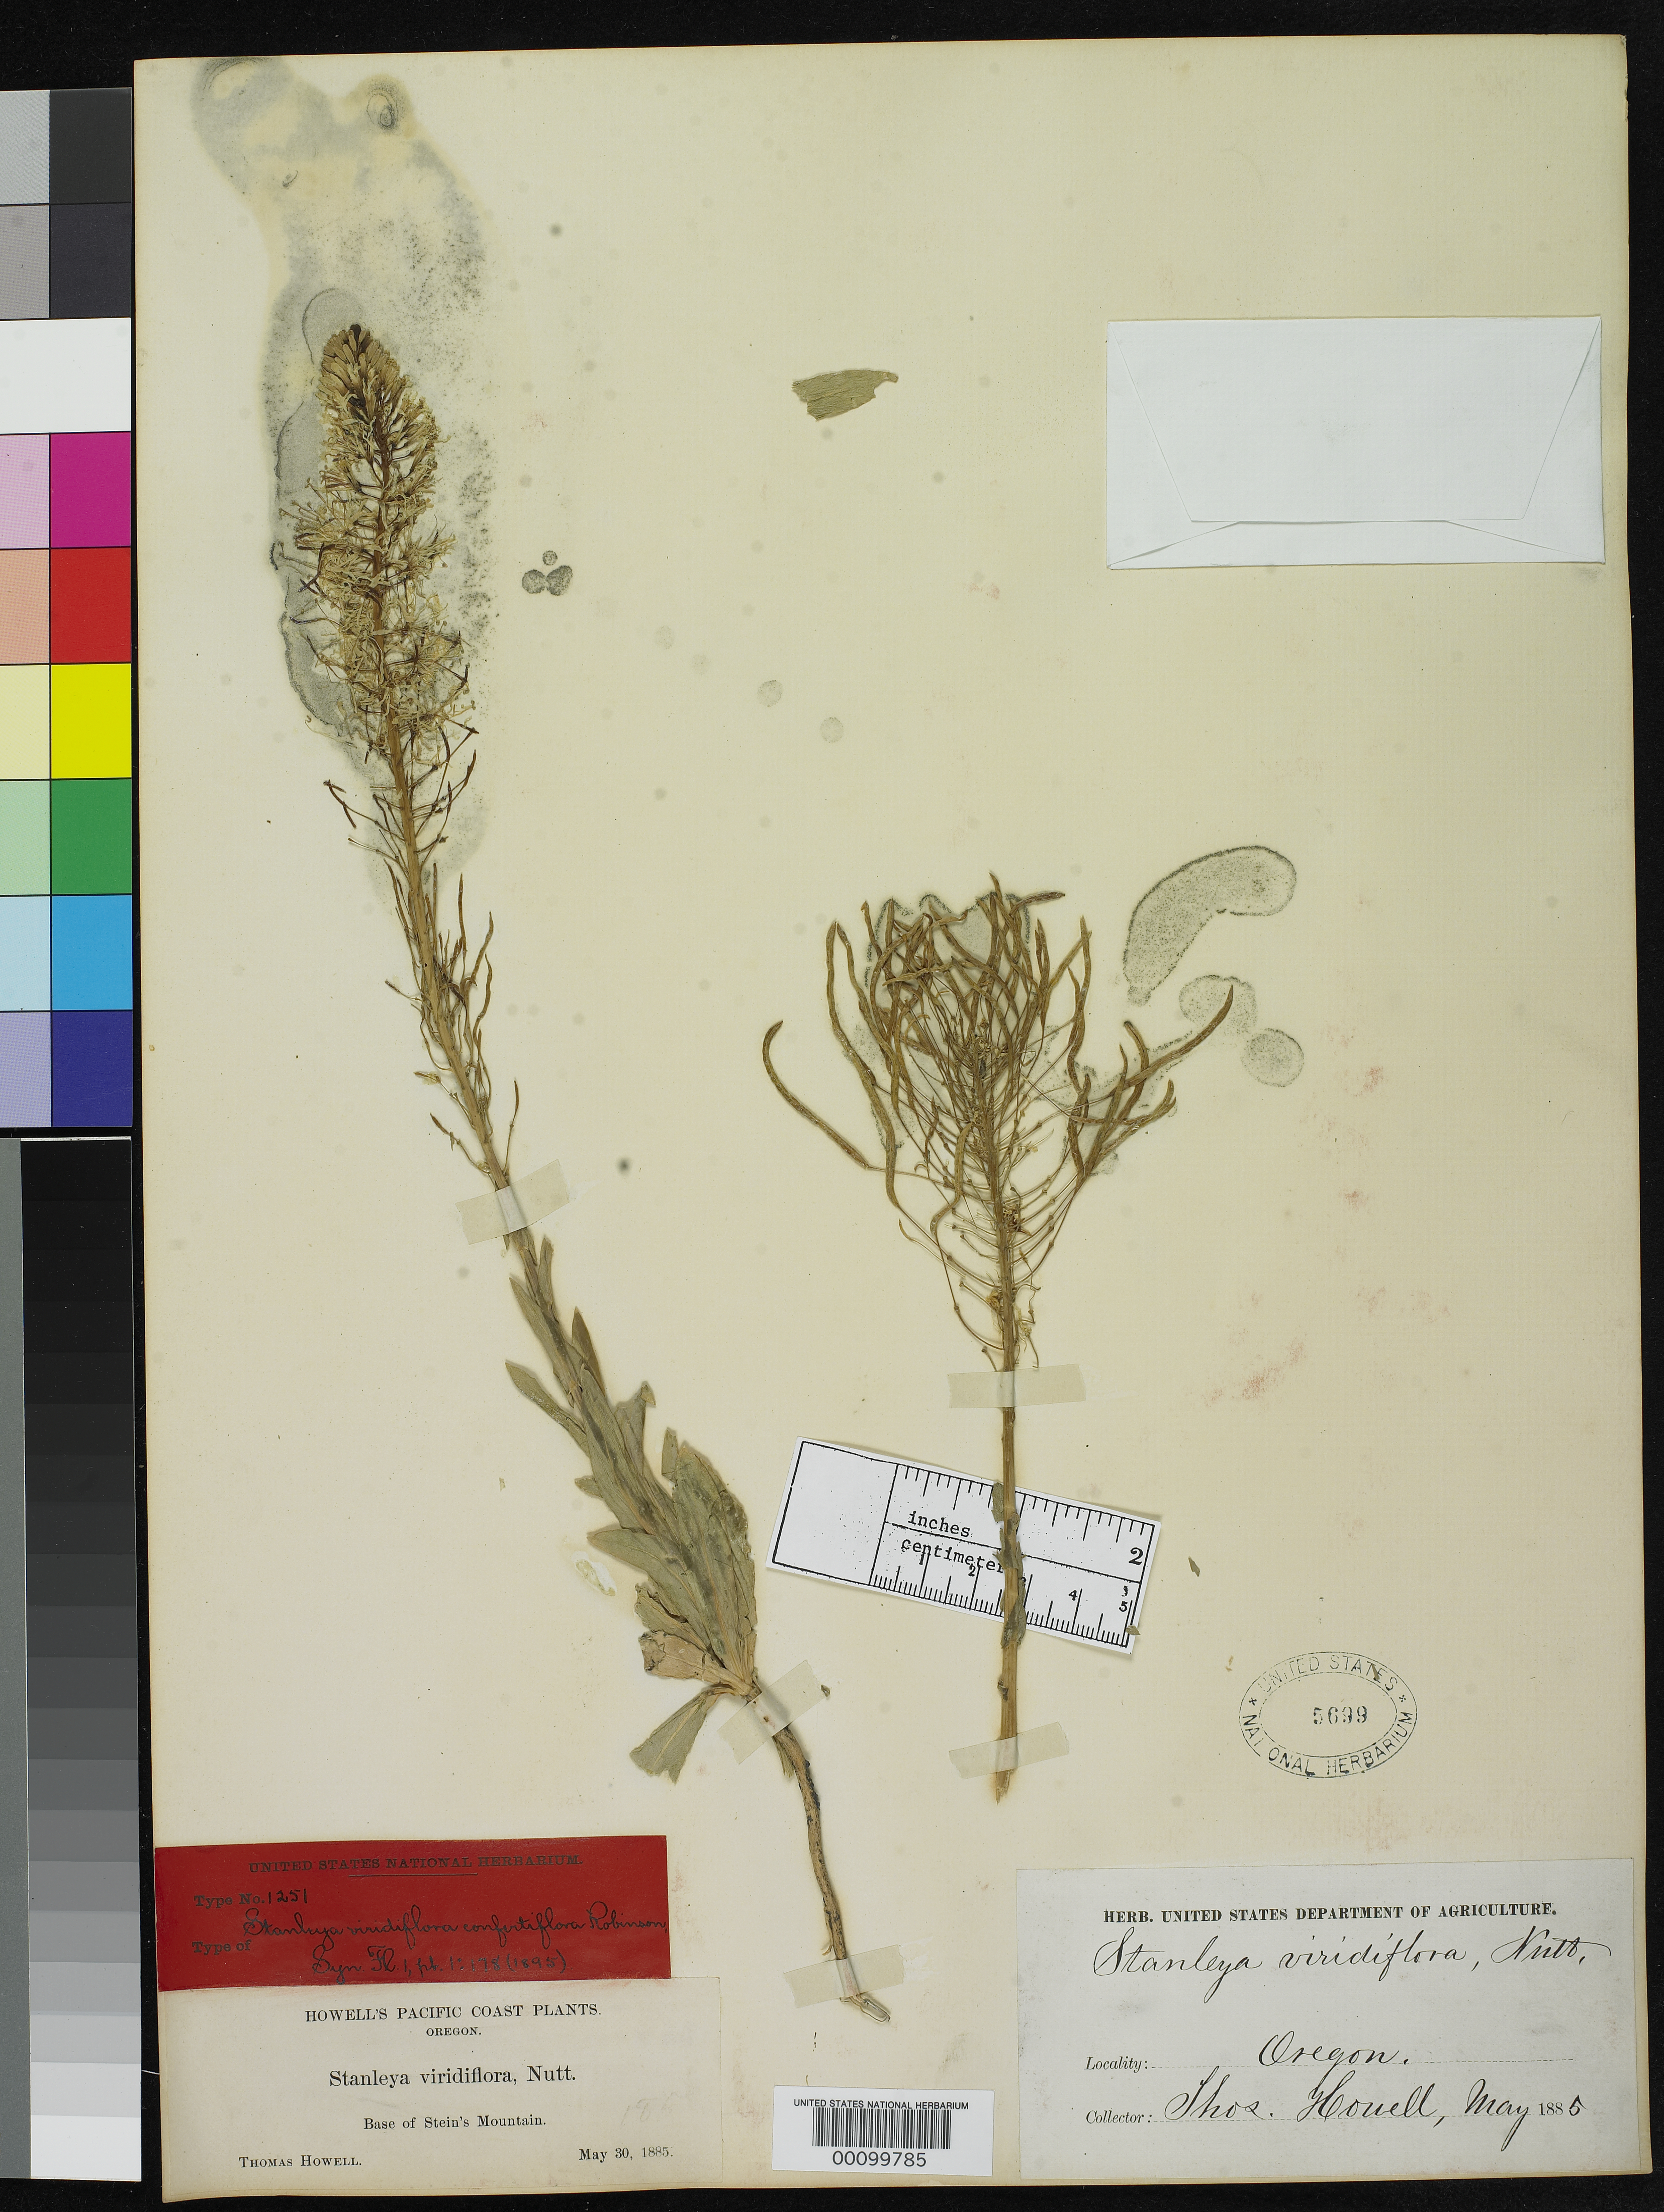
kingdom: Plantae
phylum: Tracheophyta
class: Magnoliopsida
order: Brassicales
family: Brassicaceae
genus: Stanleya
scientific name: Stanleya viridiflora var. confertiflora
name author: B.L. Rob. in A. Gray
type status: Type Collection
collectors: T. J. Howell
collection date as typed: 30 May 1885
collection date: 1885-05-30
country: United States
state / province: Oregon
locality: Base of Stein's Mt.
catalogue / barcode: US 5699